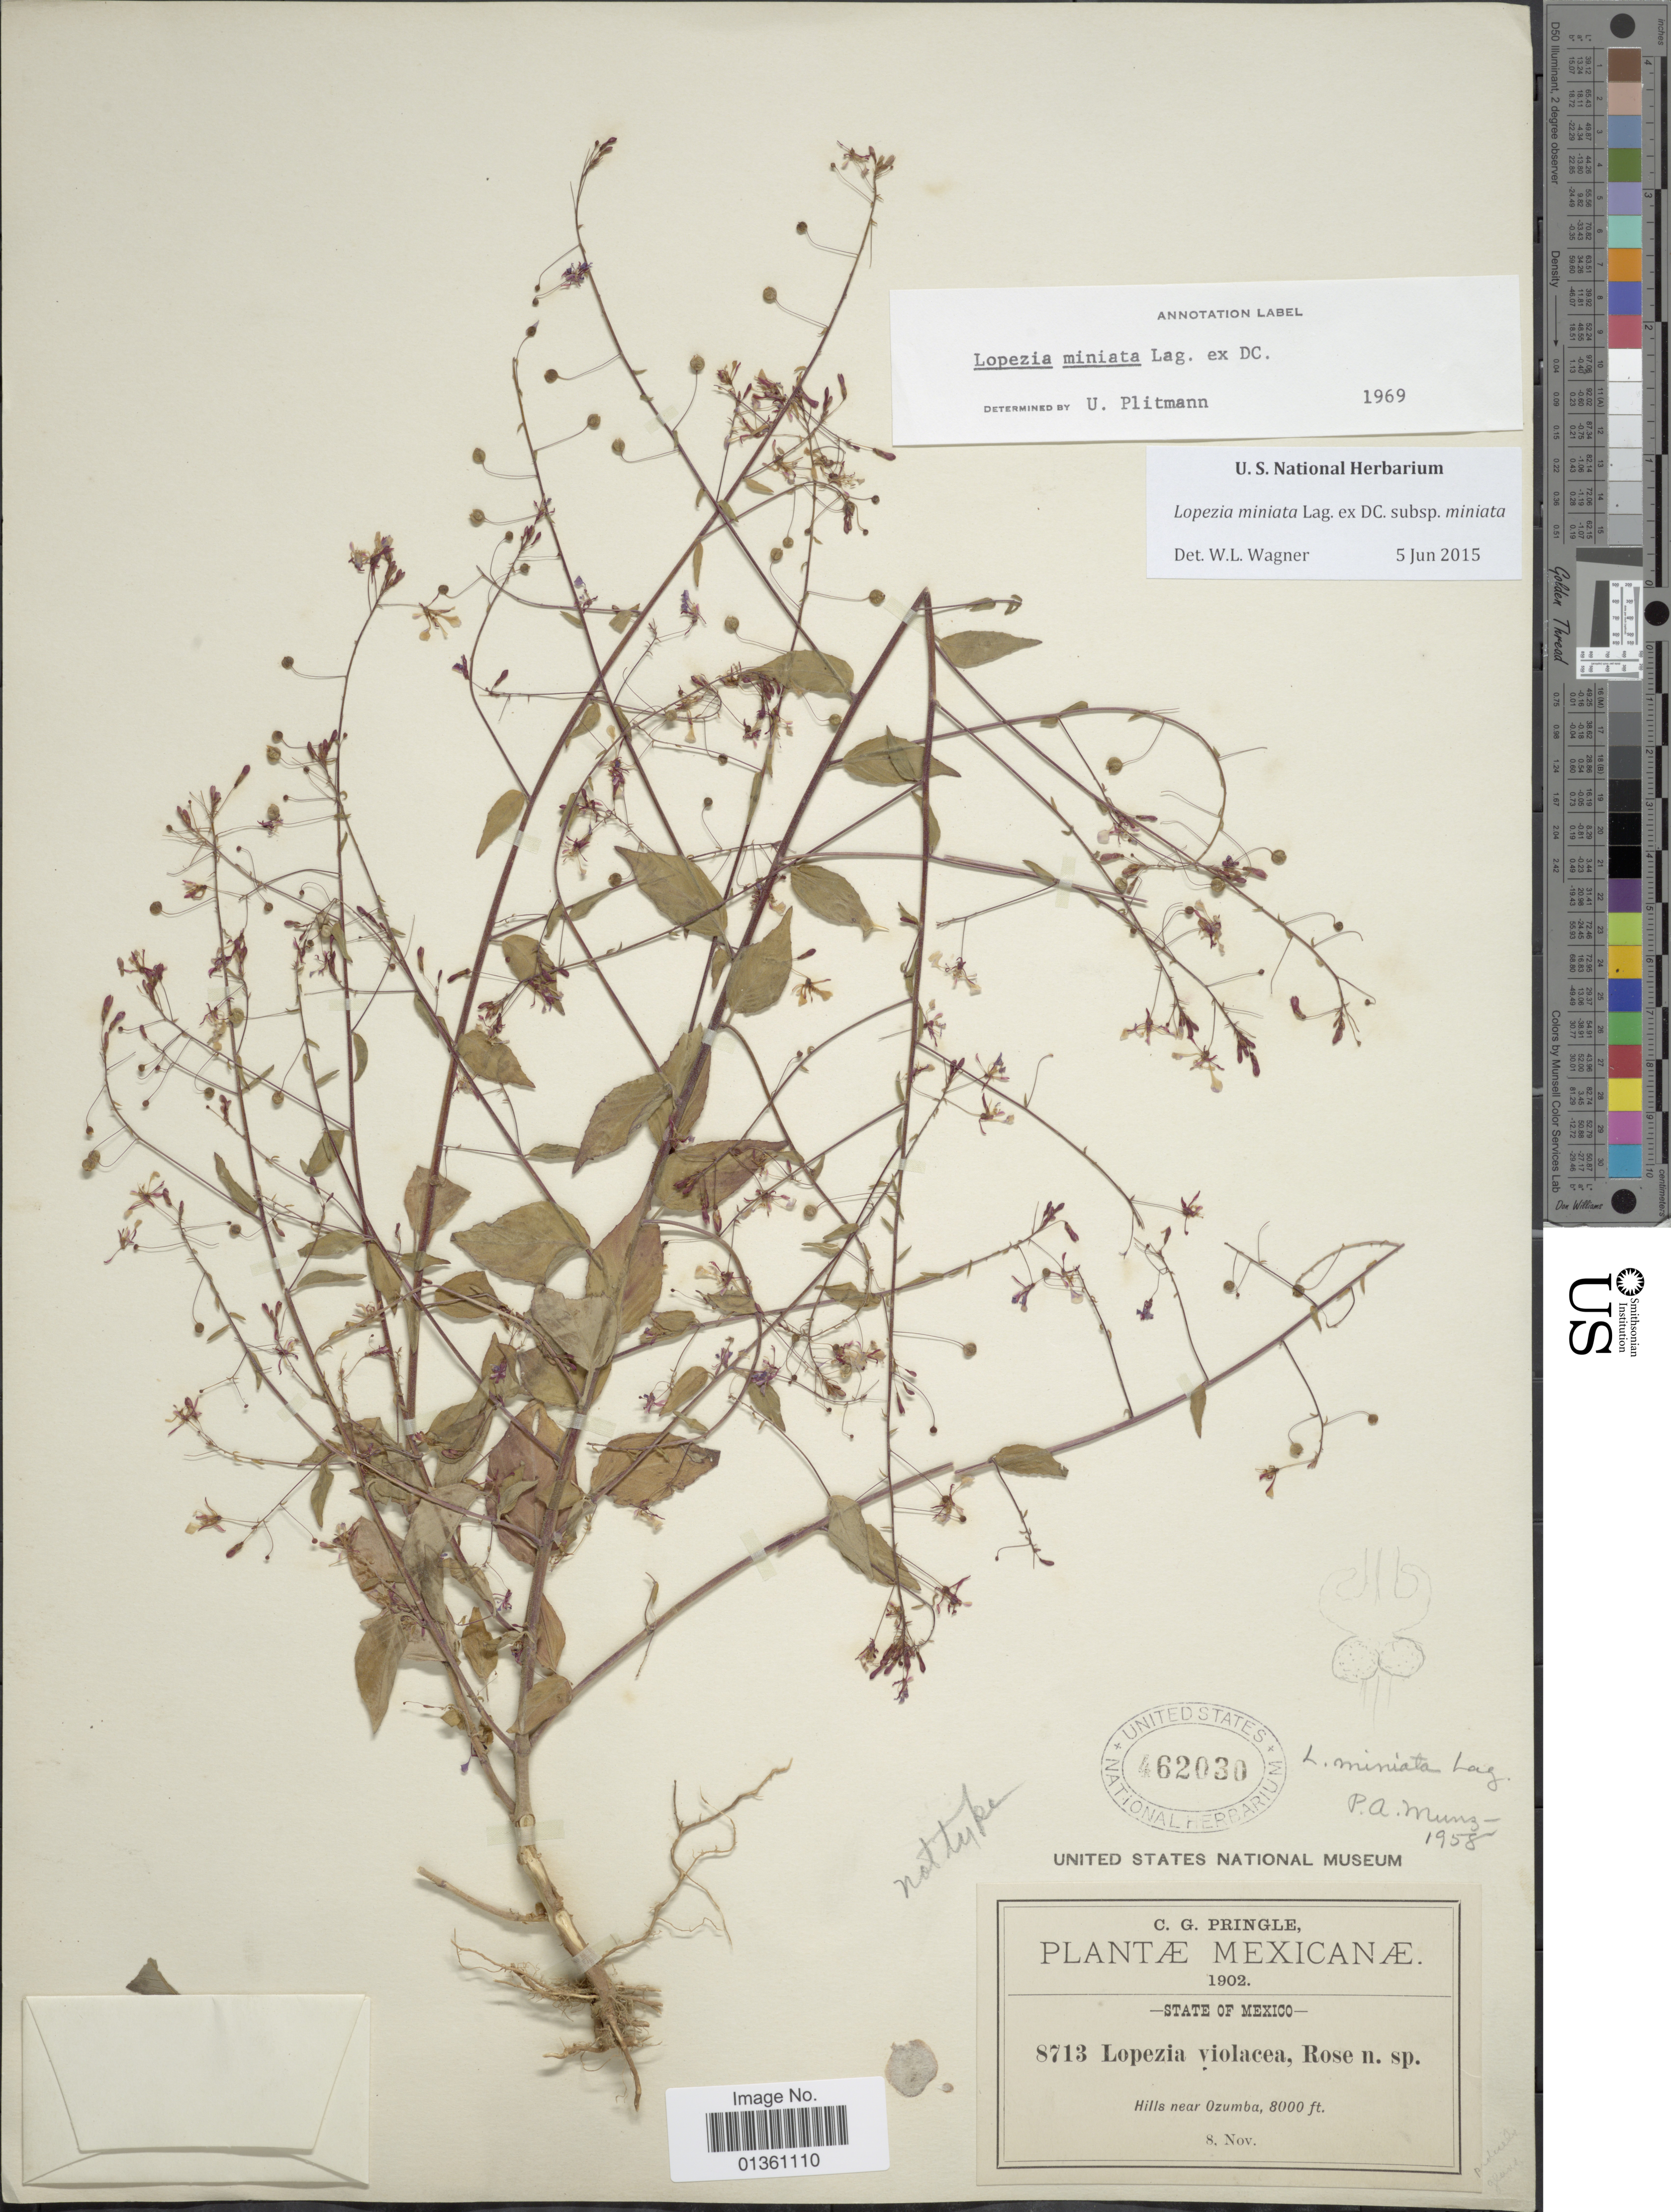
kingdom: Plantae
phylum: Tracheophyta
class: Magnoliopsida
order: Myrtales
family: Onagraceae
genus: Lopezia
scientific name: Lopezia miniata subsp. miniata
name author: Lag. ex DC.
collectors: C. G. Pringle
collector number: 8713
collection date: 1902-11-08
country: Mexico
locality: State of Mexico, Hills near Ozumba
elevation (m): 2438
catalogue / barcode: US 462030